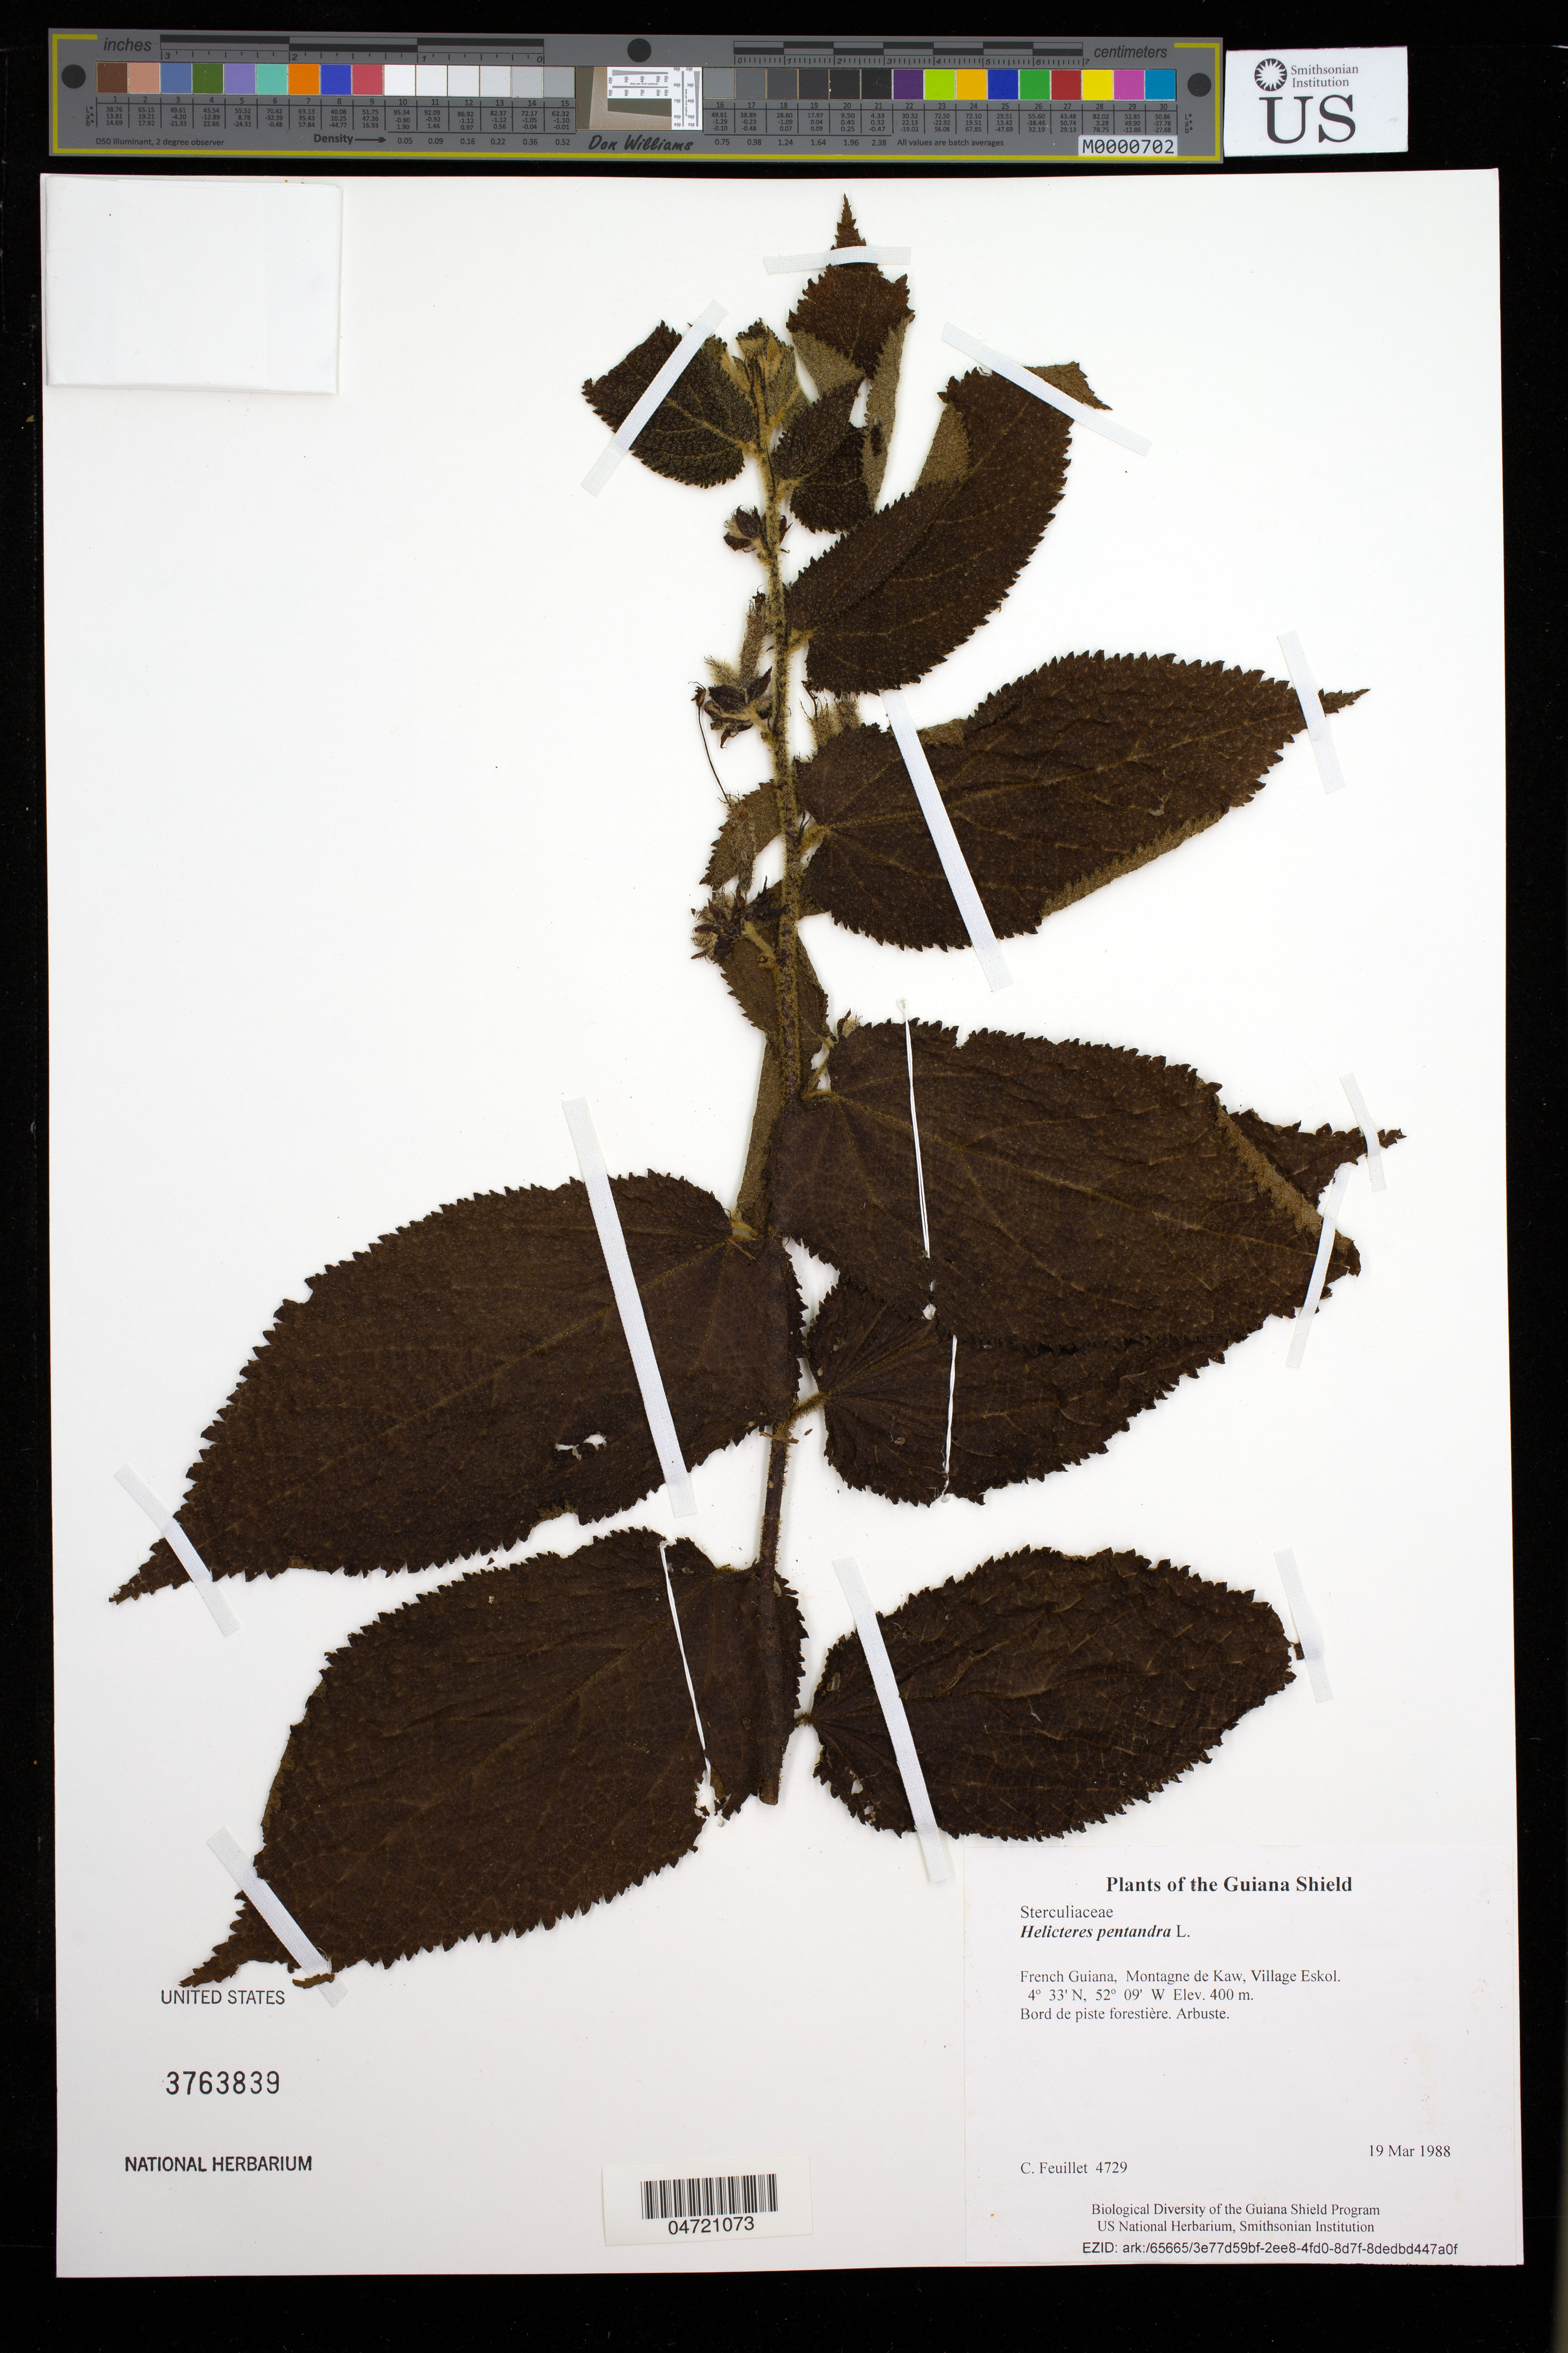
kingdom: Plantae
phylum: Tracheophyta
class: Magnoliopsida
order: Malvales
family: Malvaceae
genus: Helicteres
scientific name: Helicteres pentandra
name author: L.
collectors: C. Feuillet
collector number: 4729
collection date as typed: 19 Mar 1988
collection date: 1988-03-19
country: French Guiana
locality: Montagne de Kaw, Village Eskol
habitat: Bord de piste forestière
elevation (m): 400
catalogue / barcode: US 3763839